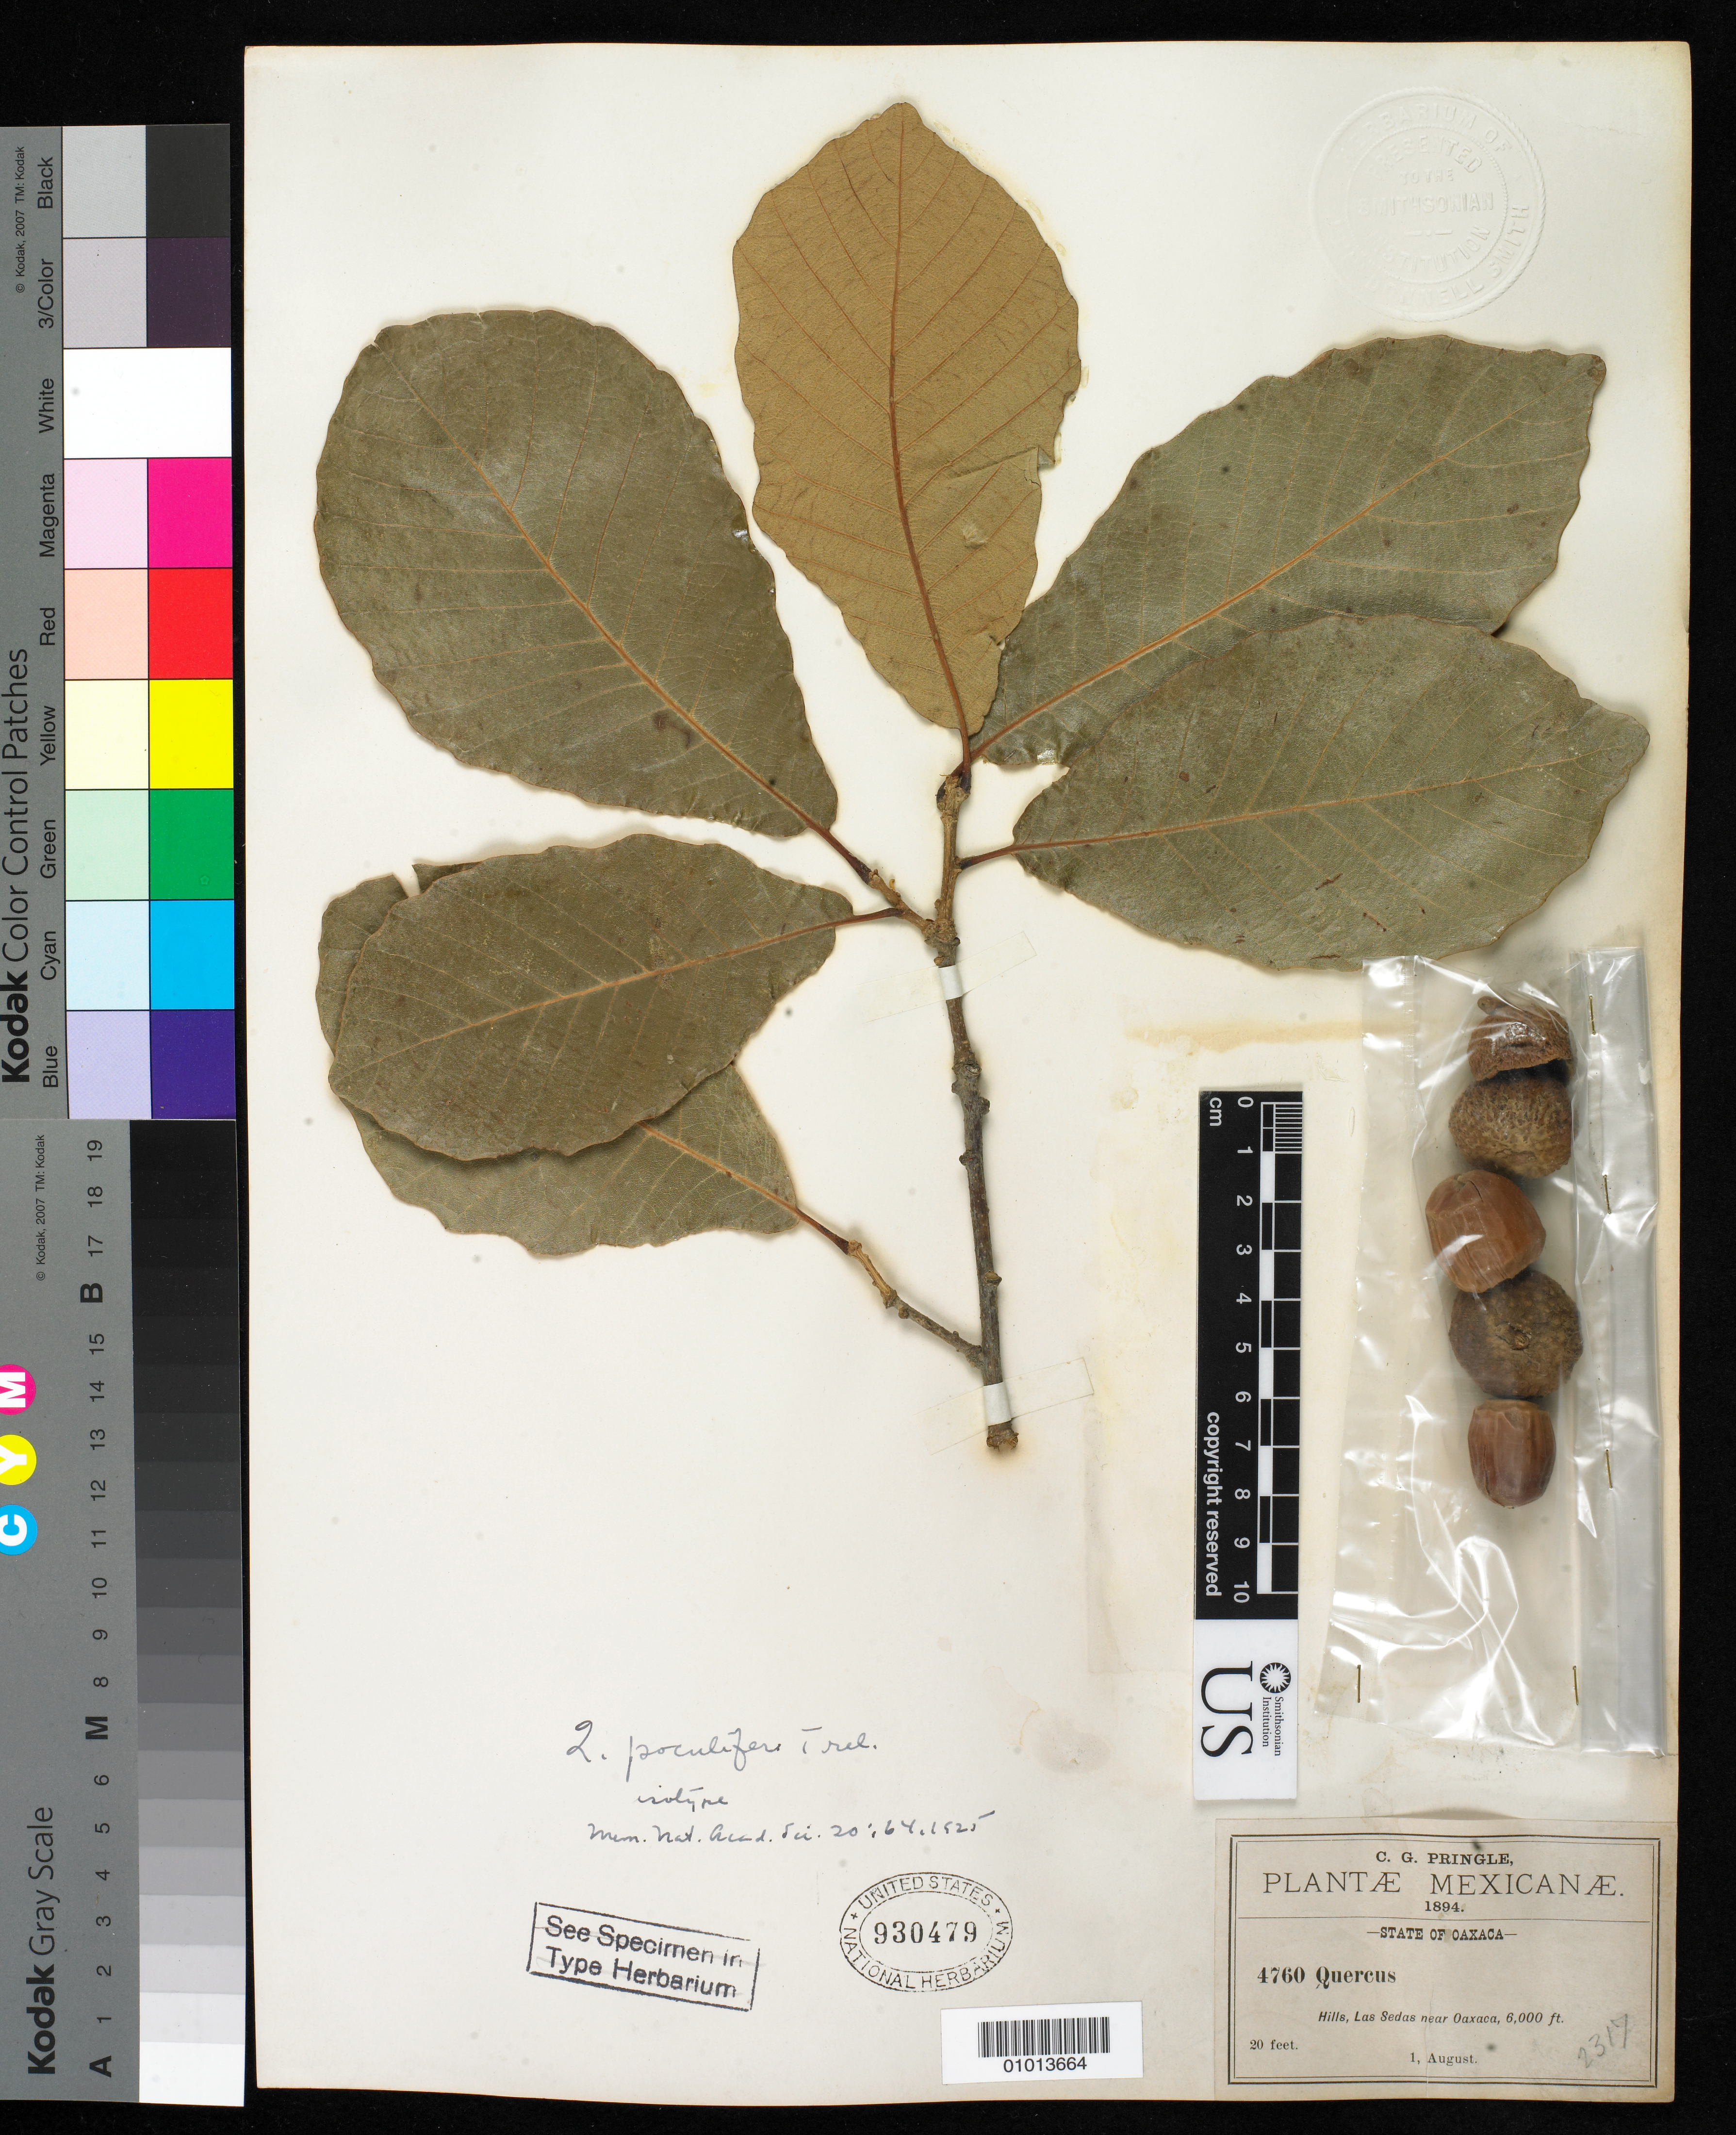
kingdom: Plantae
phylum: Tracheophyta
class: Magnoliopsida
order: Fagales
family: Fagaceae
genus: Quercus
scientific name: Quercus poculifer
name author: Trel.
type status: Isotype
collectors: C. G. Pringle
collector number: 4760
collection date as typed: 01 Aug 1894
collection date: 1894-08-01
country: Mexico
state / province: Oaxaca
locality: Las Sedas.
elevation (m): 6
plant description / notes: Specimen ex John Donnell Smith herbarium.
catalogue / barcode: US 930479